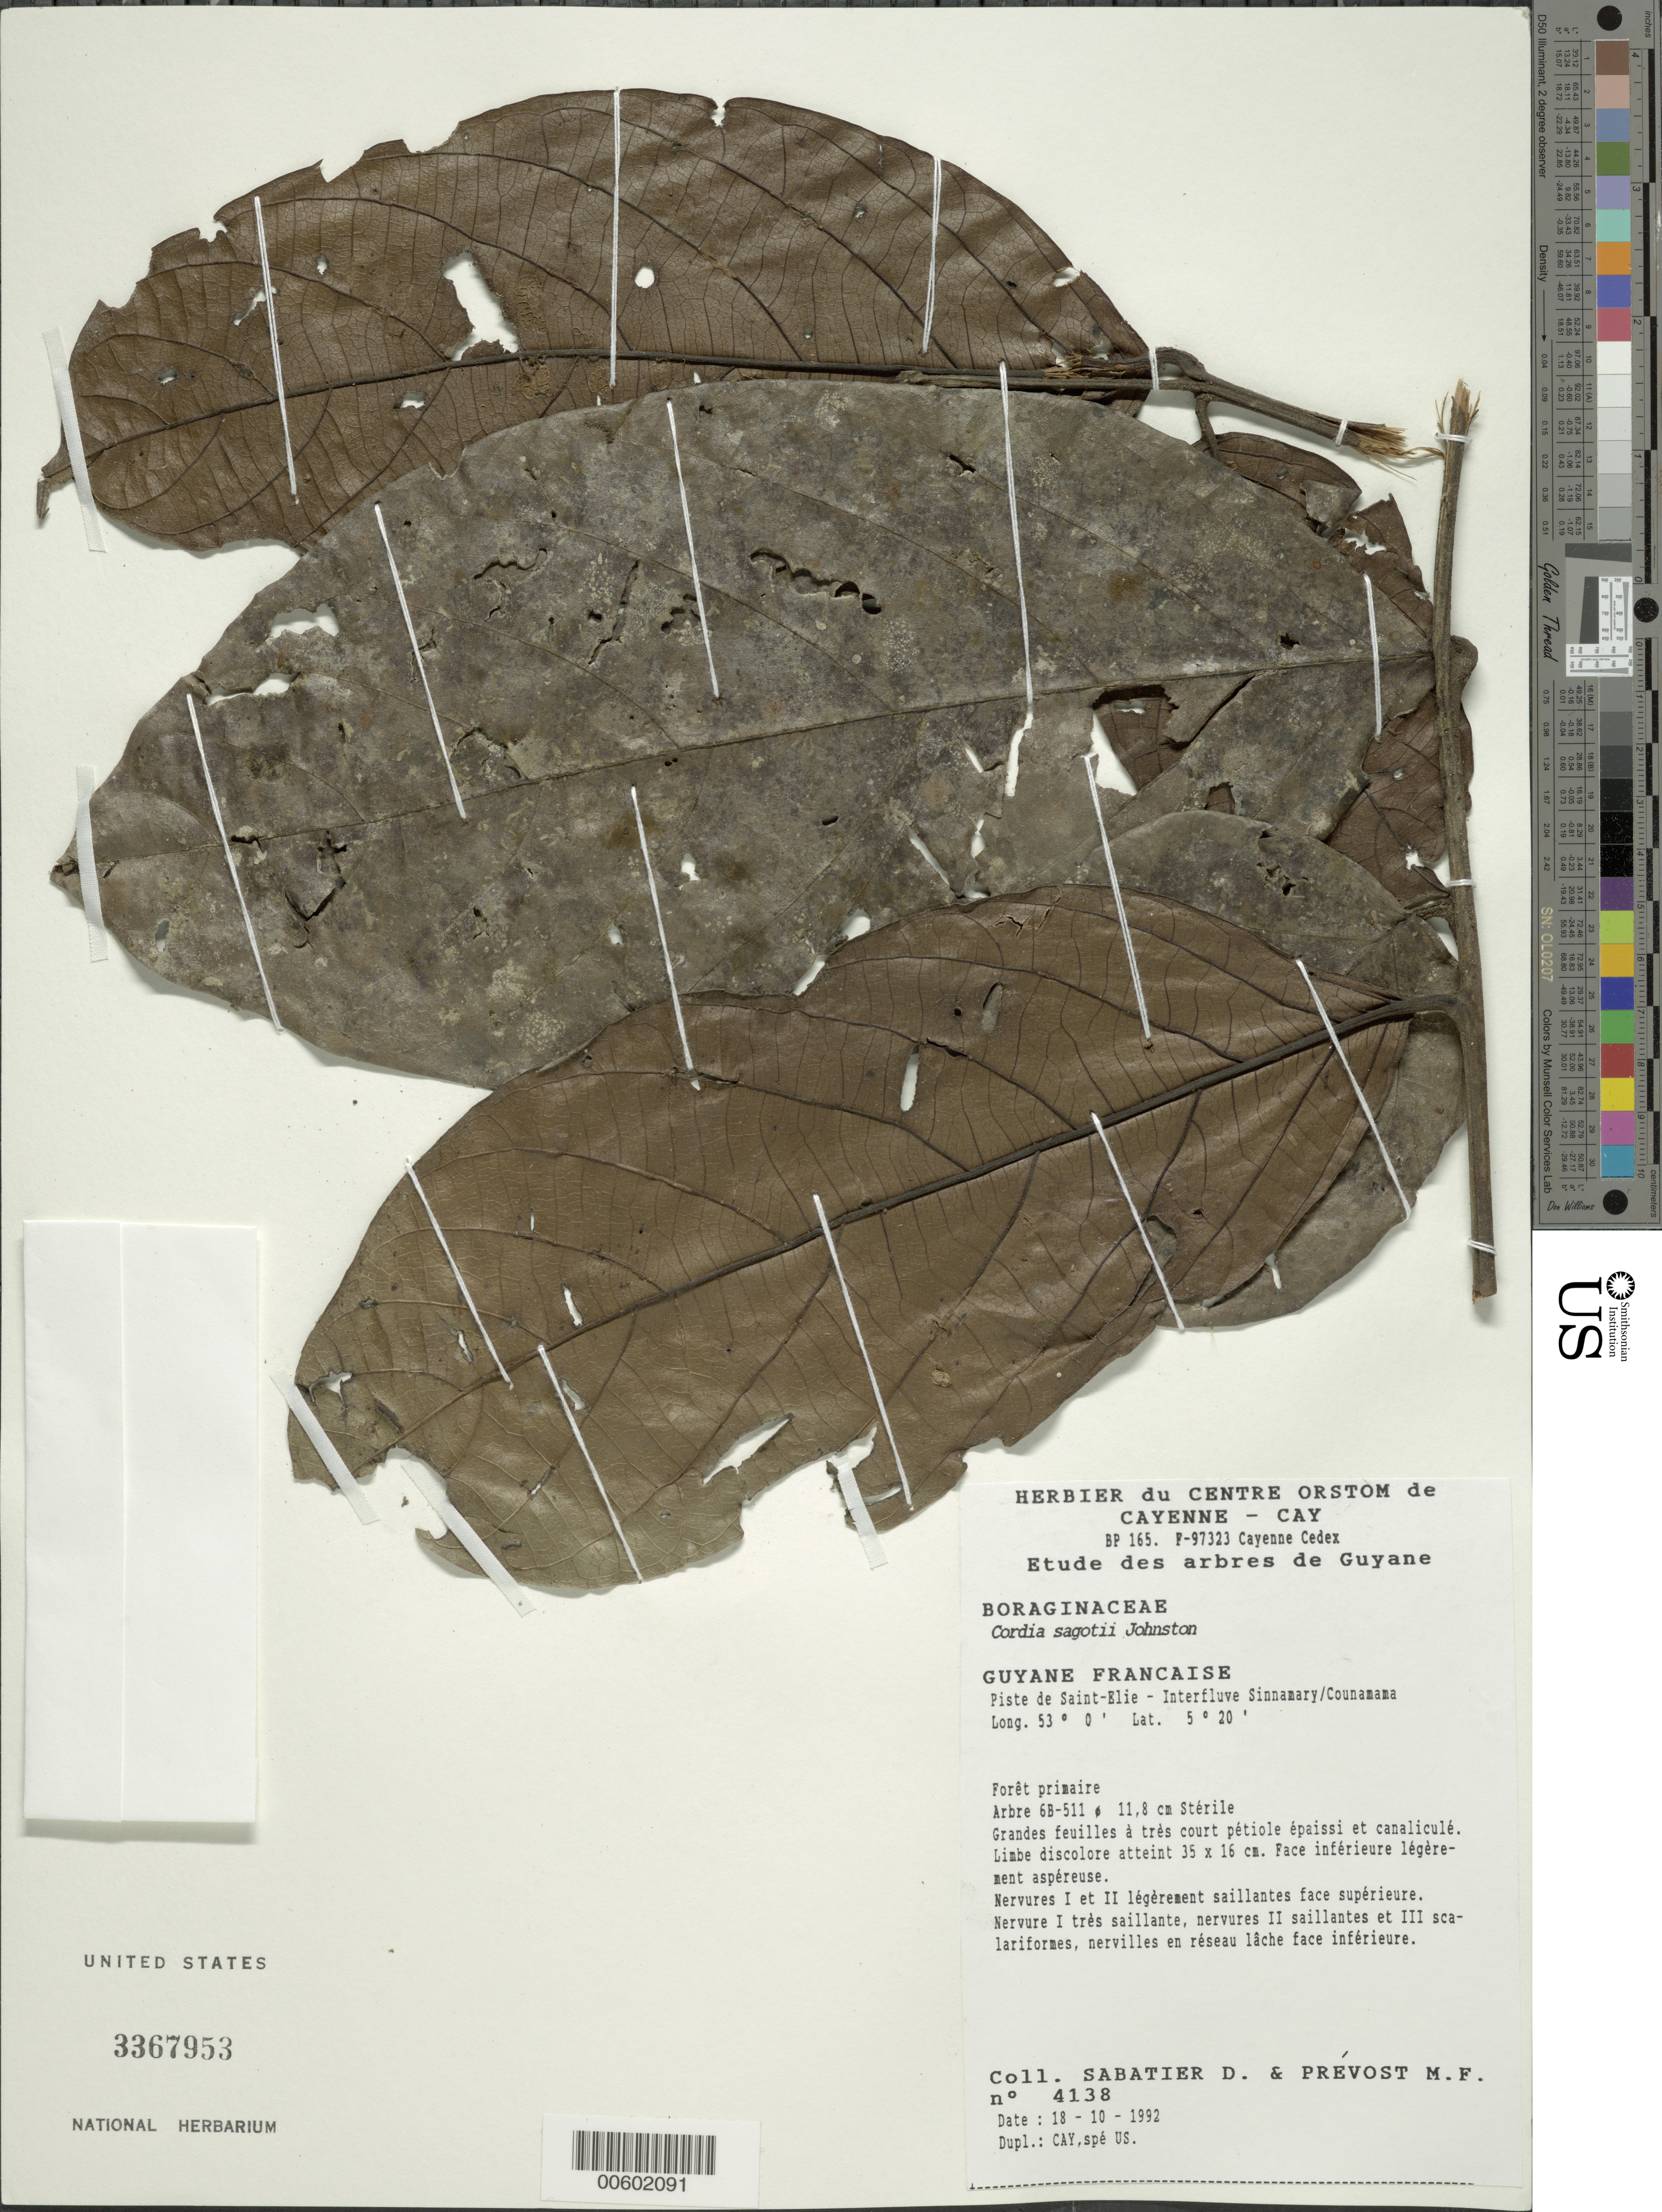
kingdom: Plantae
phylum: Tracheophyta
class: Magnoliopsida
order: Boraginales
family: Cordiaceae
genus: Cordia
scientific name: Cordia sagotii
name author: I.M. Johnst.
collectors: D. Sabatier & M.-F. Prévost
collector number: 4138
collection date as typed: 18-Oct-92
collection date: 1992-10-18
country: French Guiana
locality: Piste de Saint-Élie, interfleuve Sinnamary-Counamama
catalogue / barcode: US 3367953